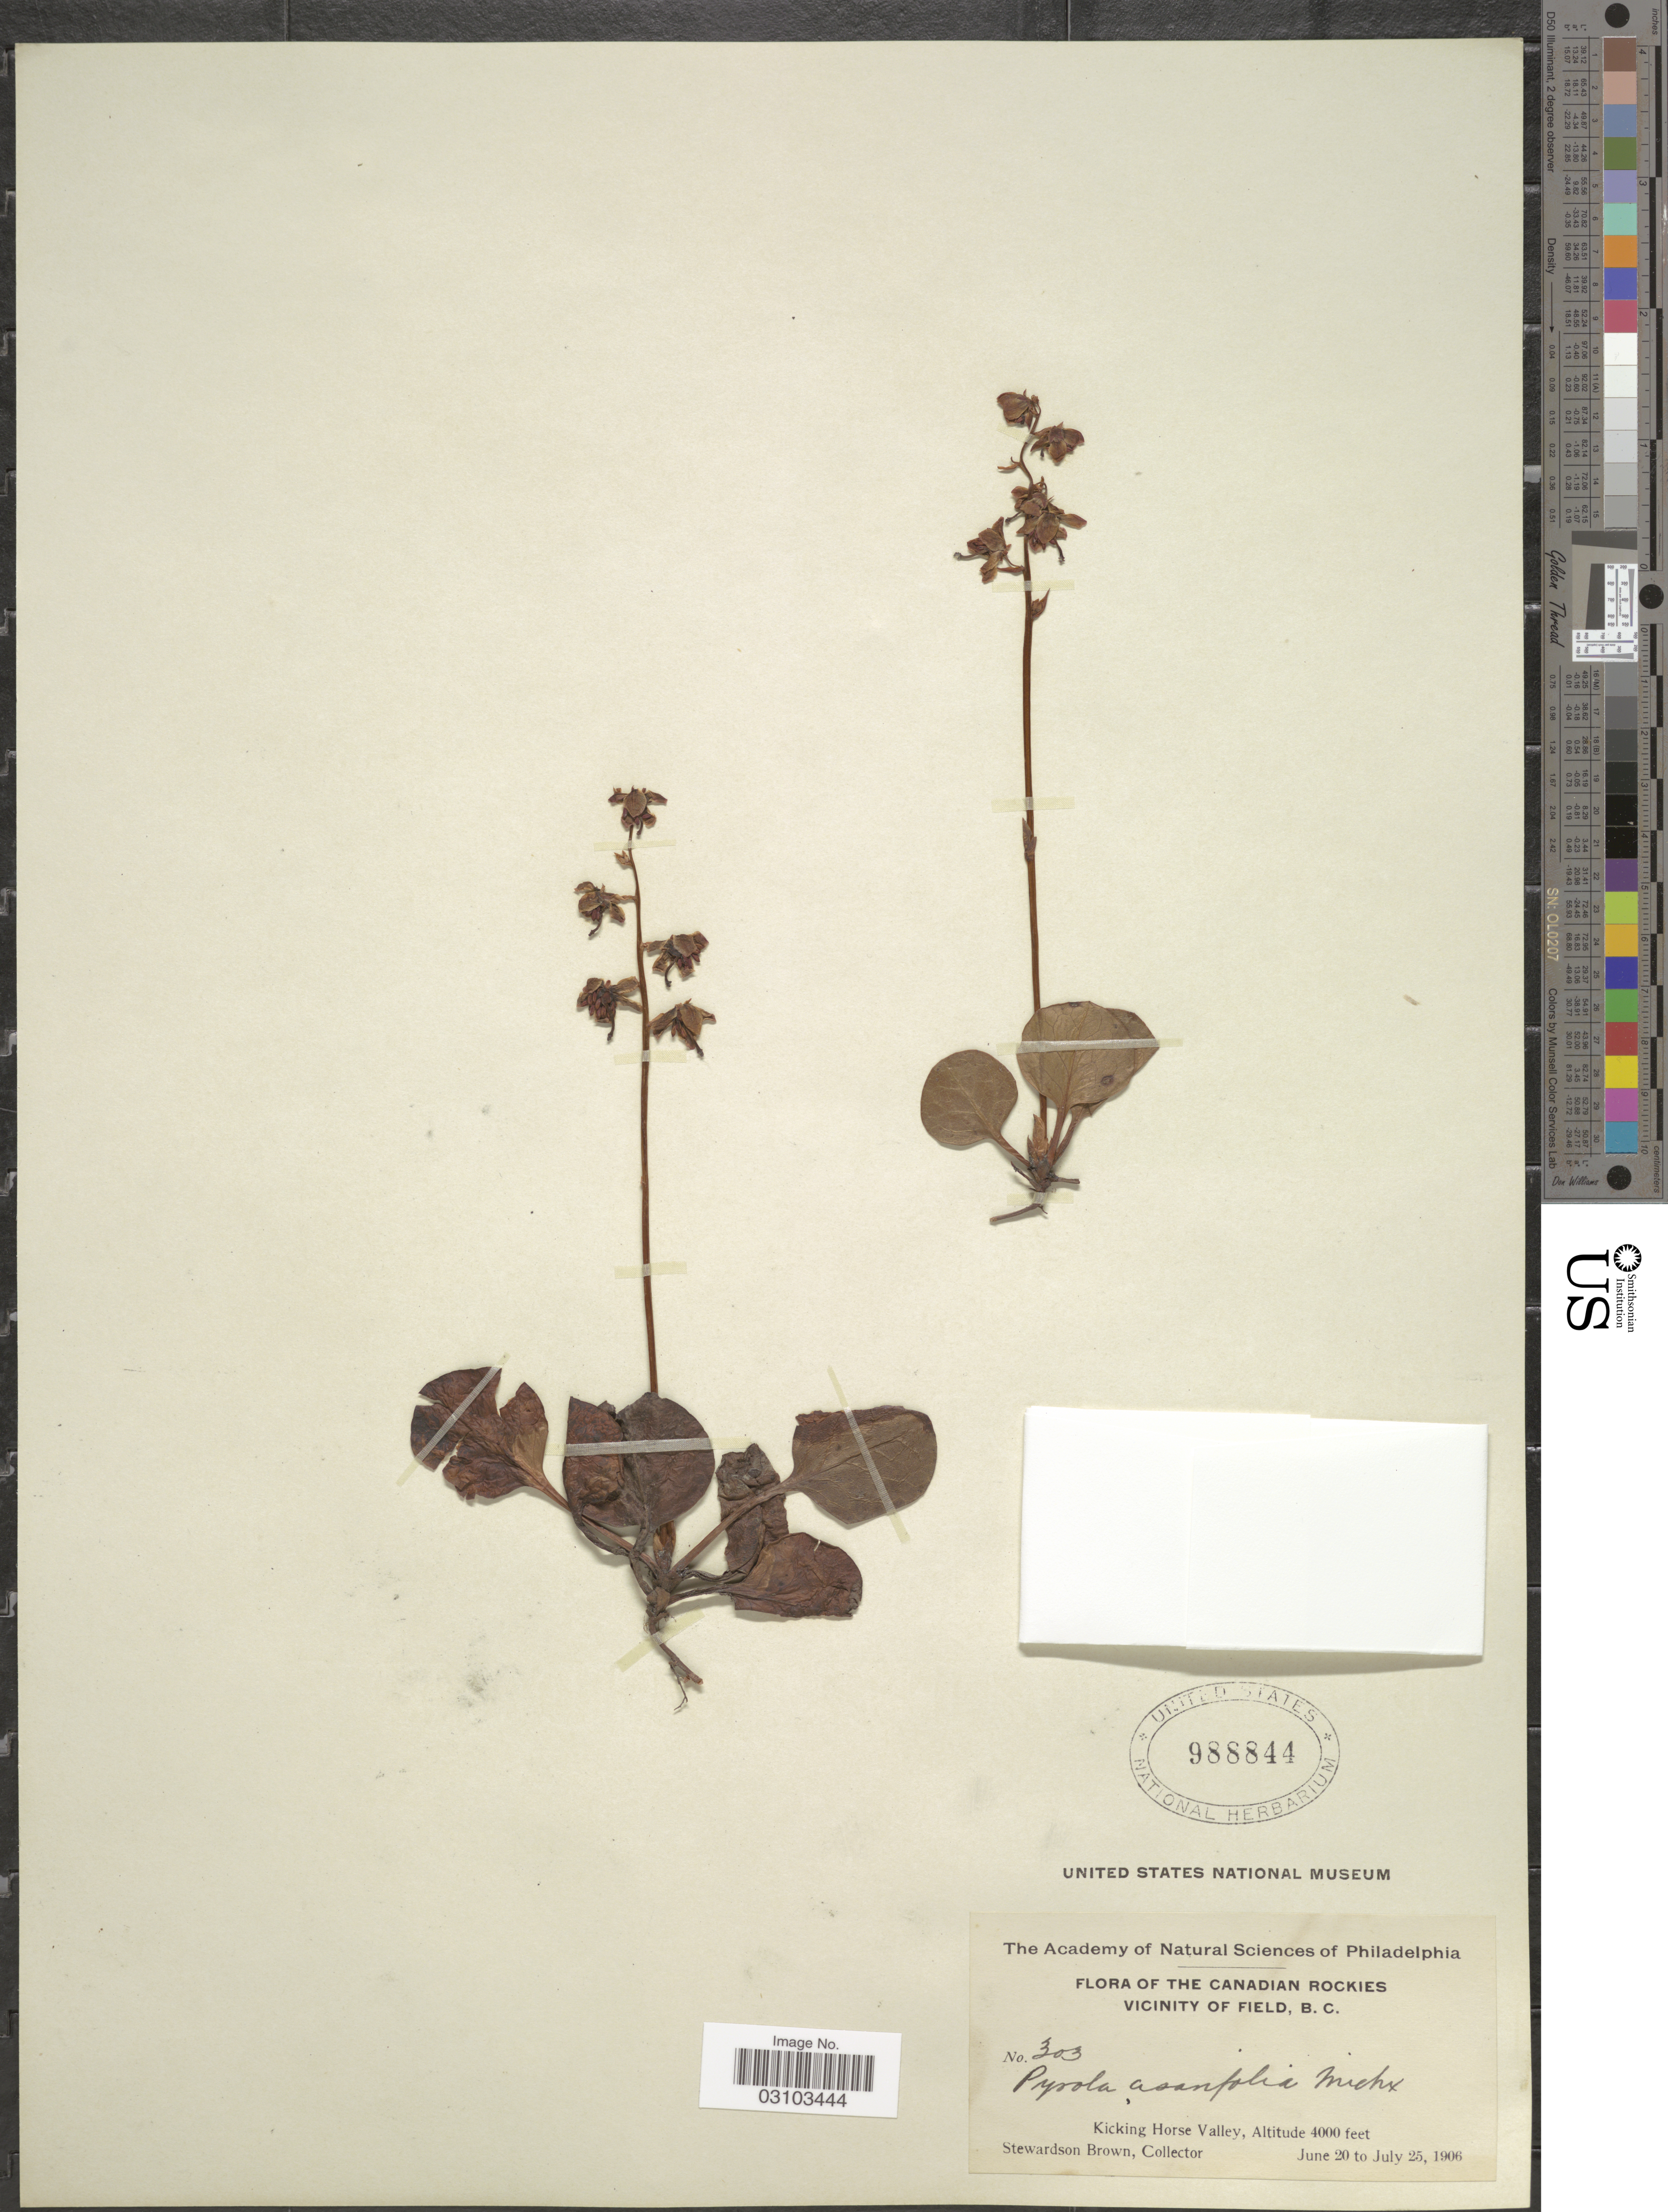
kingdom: Plantae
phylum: Tracheophyta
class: Magnoliopsida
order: Ericales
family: Ericaceae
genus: Pyrola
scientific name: Pyrola asarifolia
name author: Michx.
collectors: S. Brown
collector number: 303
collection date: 1906-06-20/1906-07-25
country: Canada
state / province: British Columbia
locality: The Canadian Rockies, Vicinity of field, Kicking Horse Valley.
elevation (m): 1219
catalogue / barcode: US 988844